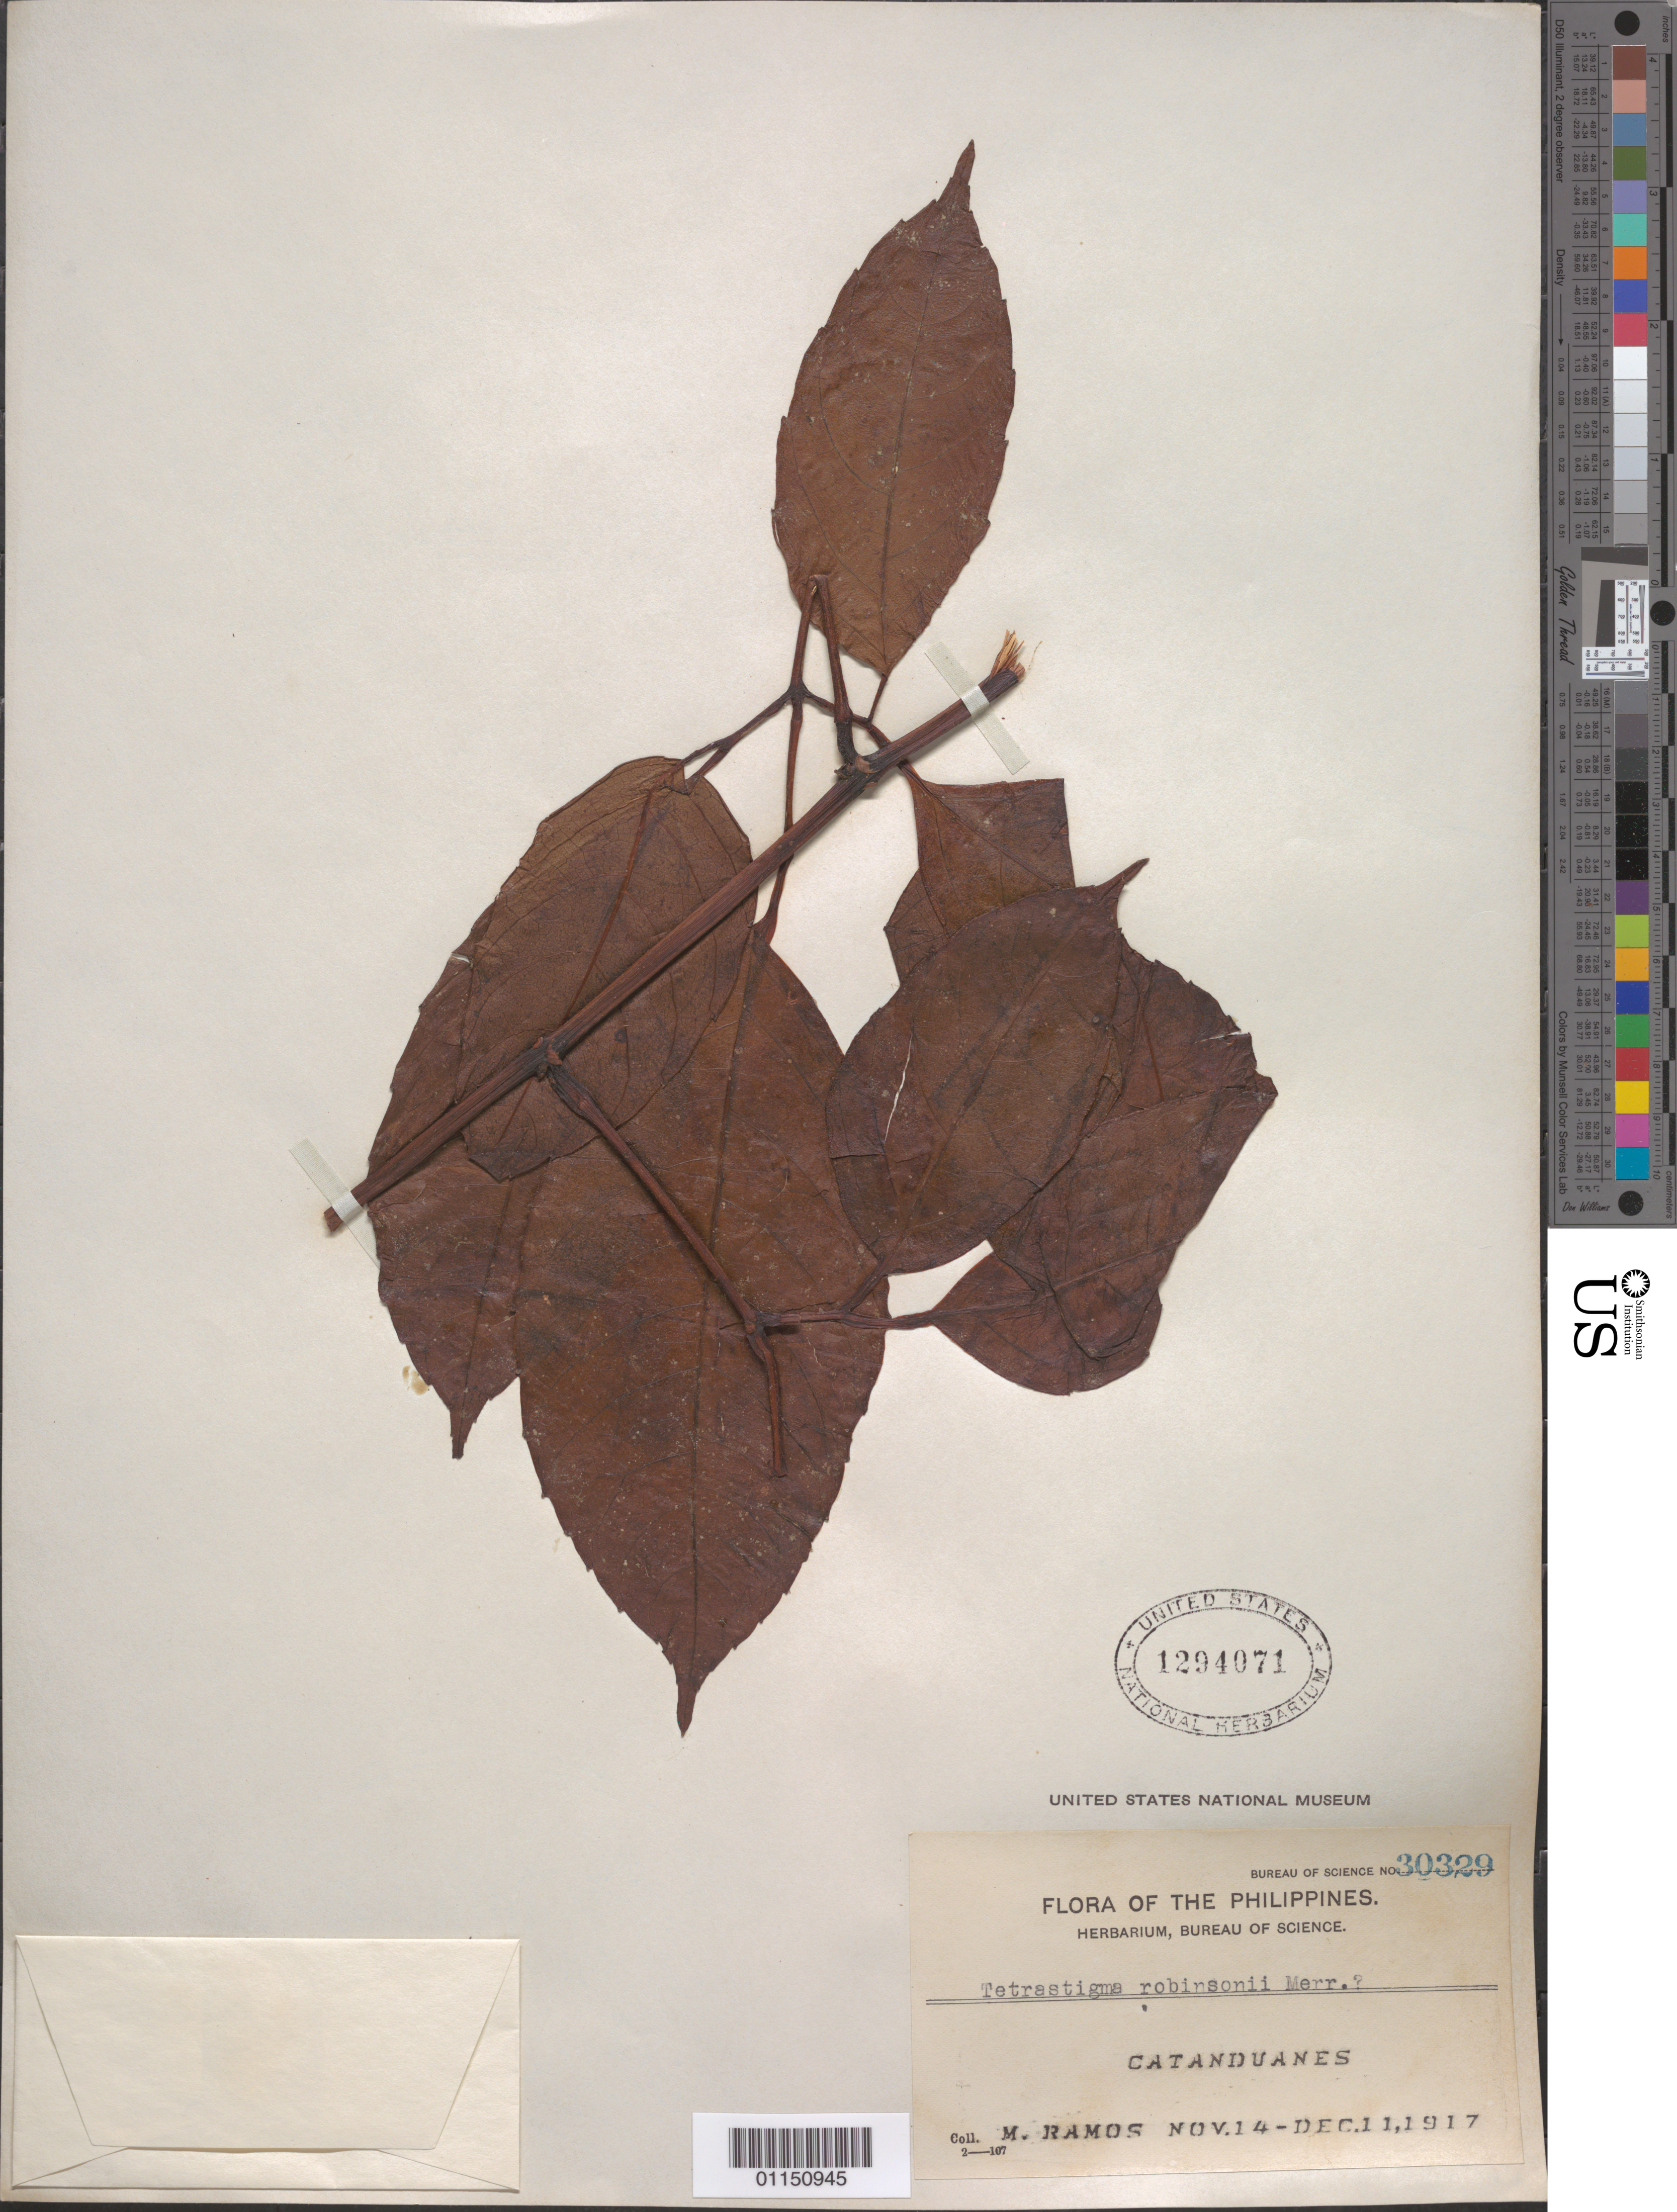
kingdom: Plantae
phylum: Tracheophyta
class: Magnoliopsida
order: Vitales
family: Vitaceae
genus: Tetrastigma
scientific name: Tetrastigma robinsonii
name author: Merr.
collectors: M. Ramos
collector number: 30329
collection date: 1917-11-14/1917-12-11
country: Philippines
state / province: Bicol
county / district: Catanduanes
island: Catanduanes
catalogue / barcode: US 1294071